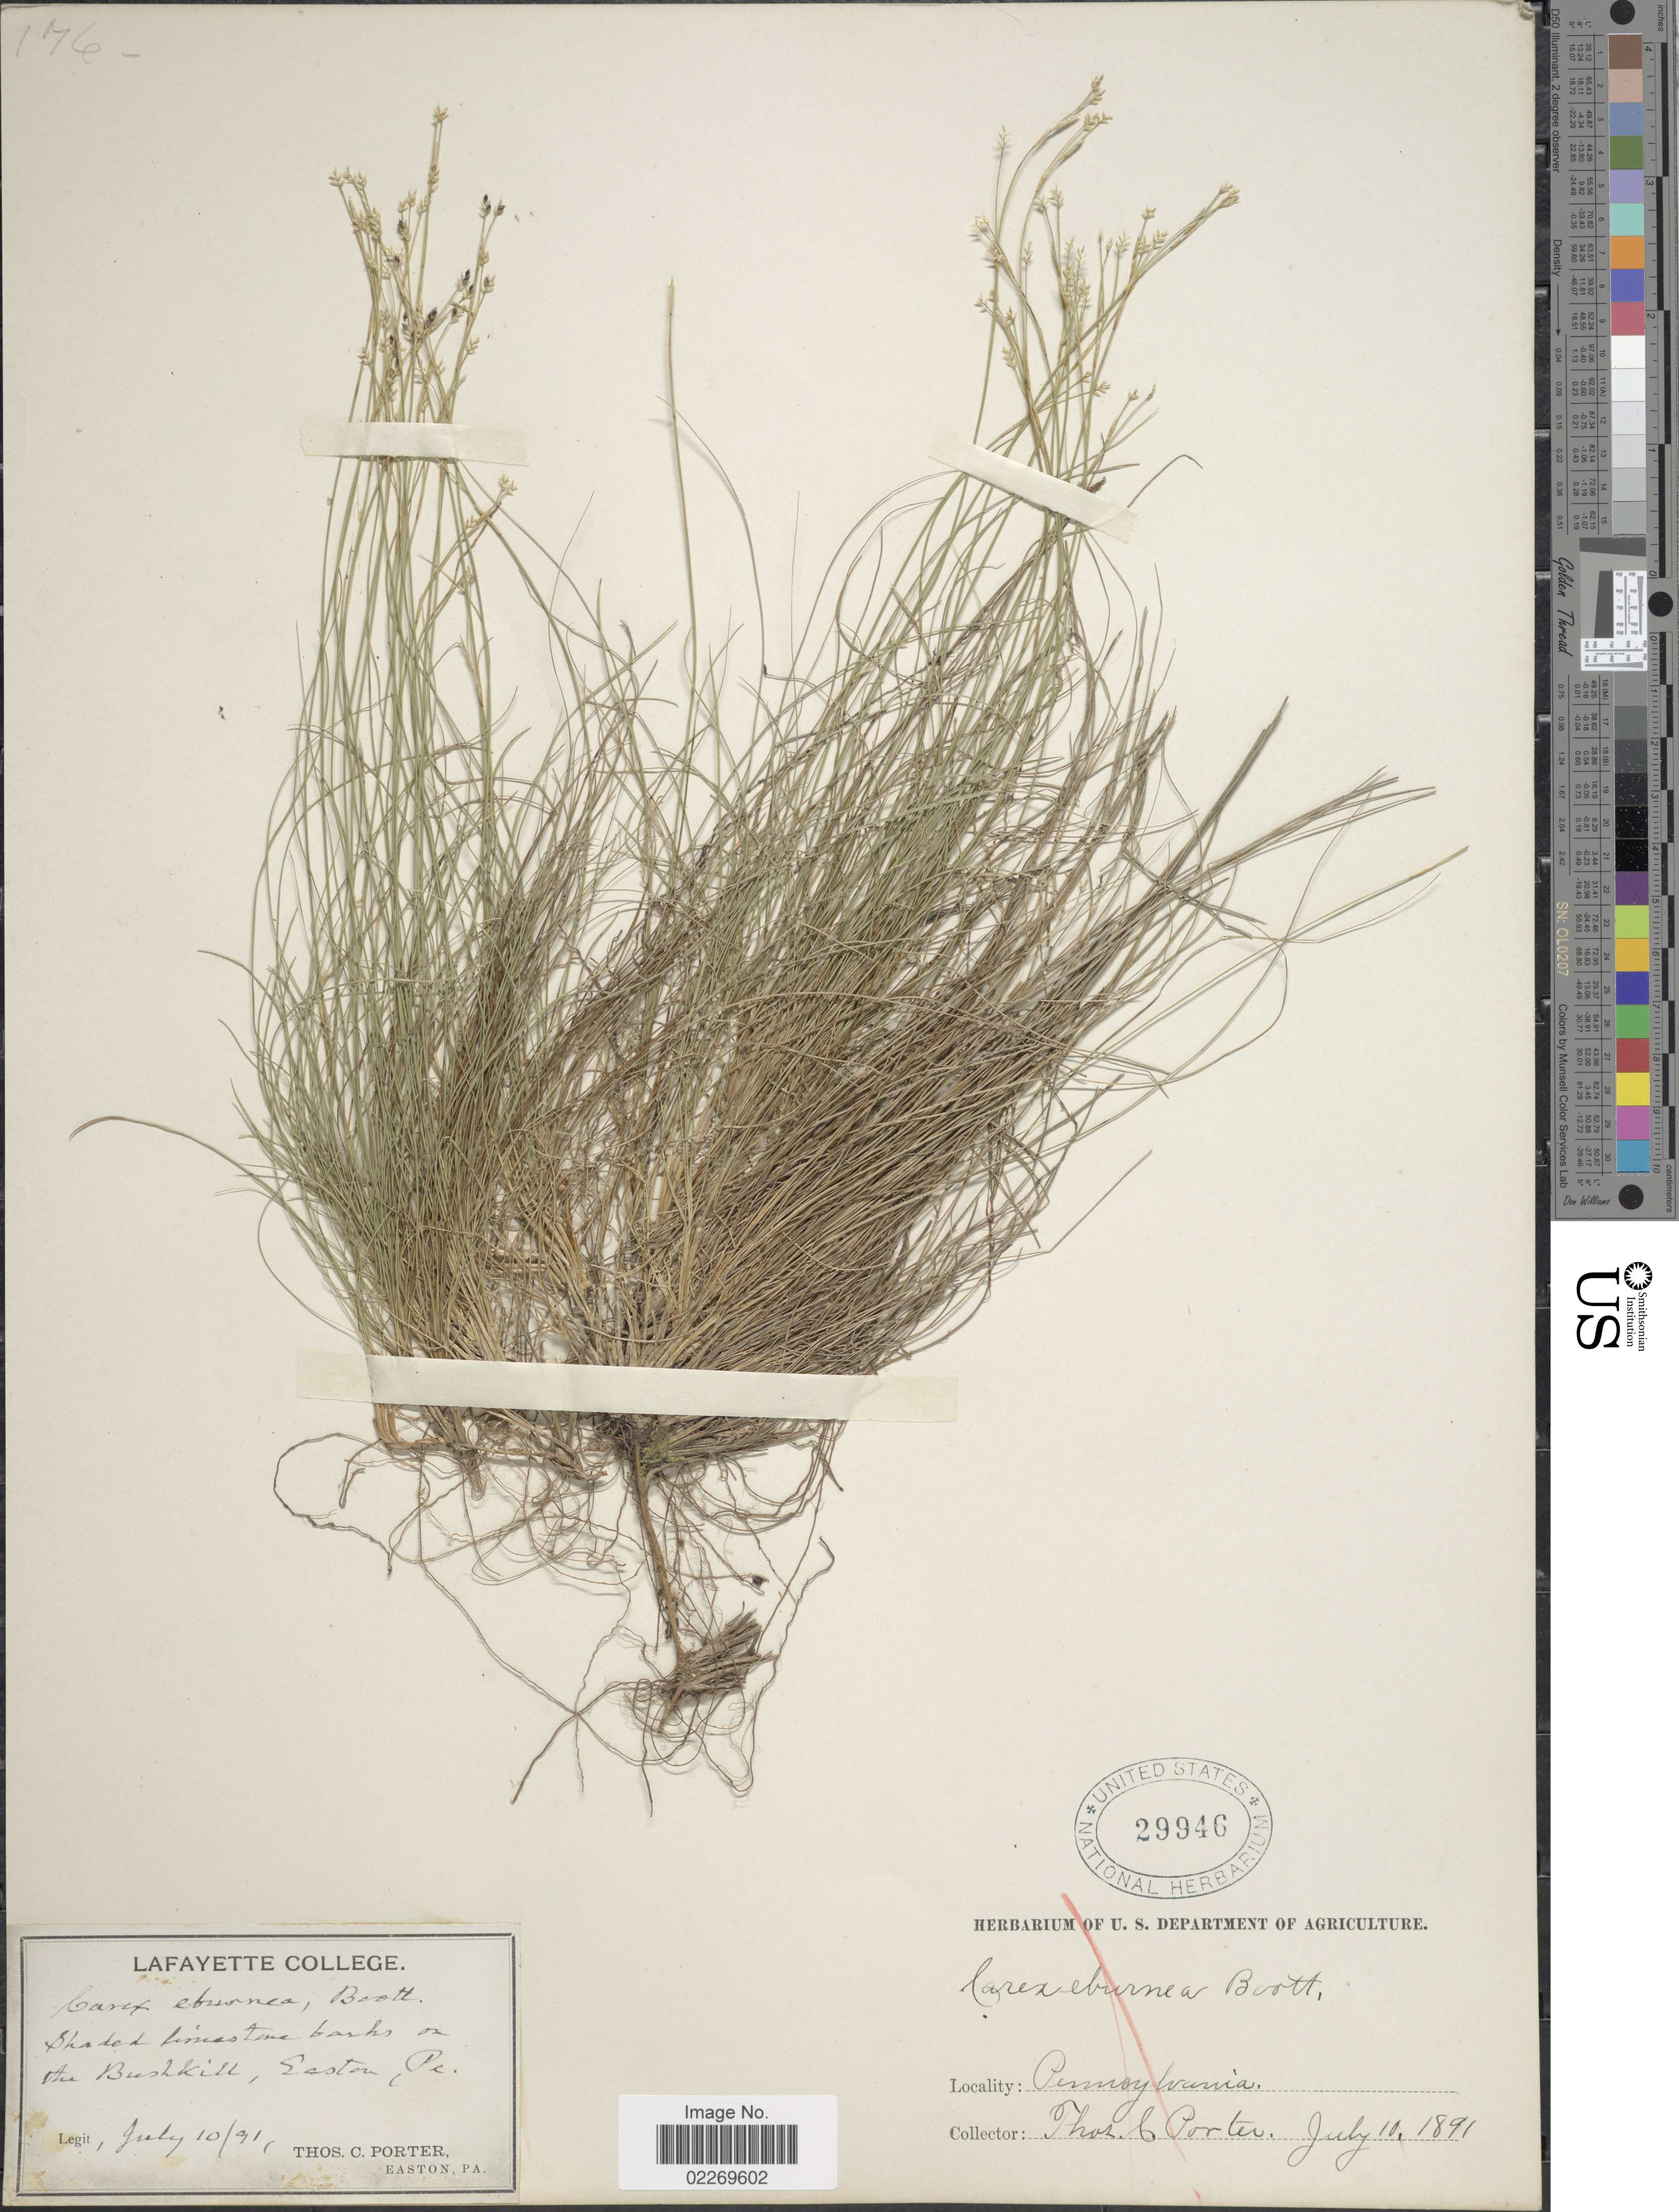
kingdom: Plantae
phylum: Tracheophyta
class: Liliopsida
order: Poales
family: Cyperaceae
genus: Carex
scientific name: Carex eburnea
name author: Boott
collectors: T. Porter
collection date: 1891-07-10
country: United States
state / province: Pennsylvania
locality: Banks on the Bushkill, Easton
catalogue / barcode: US 29946